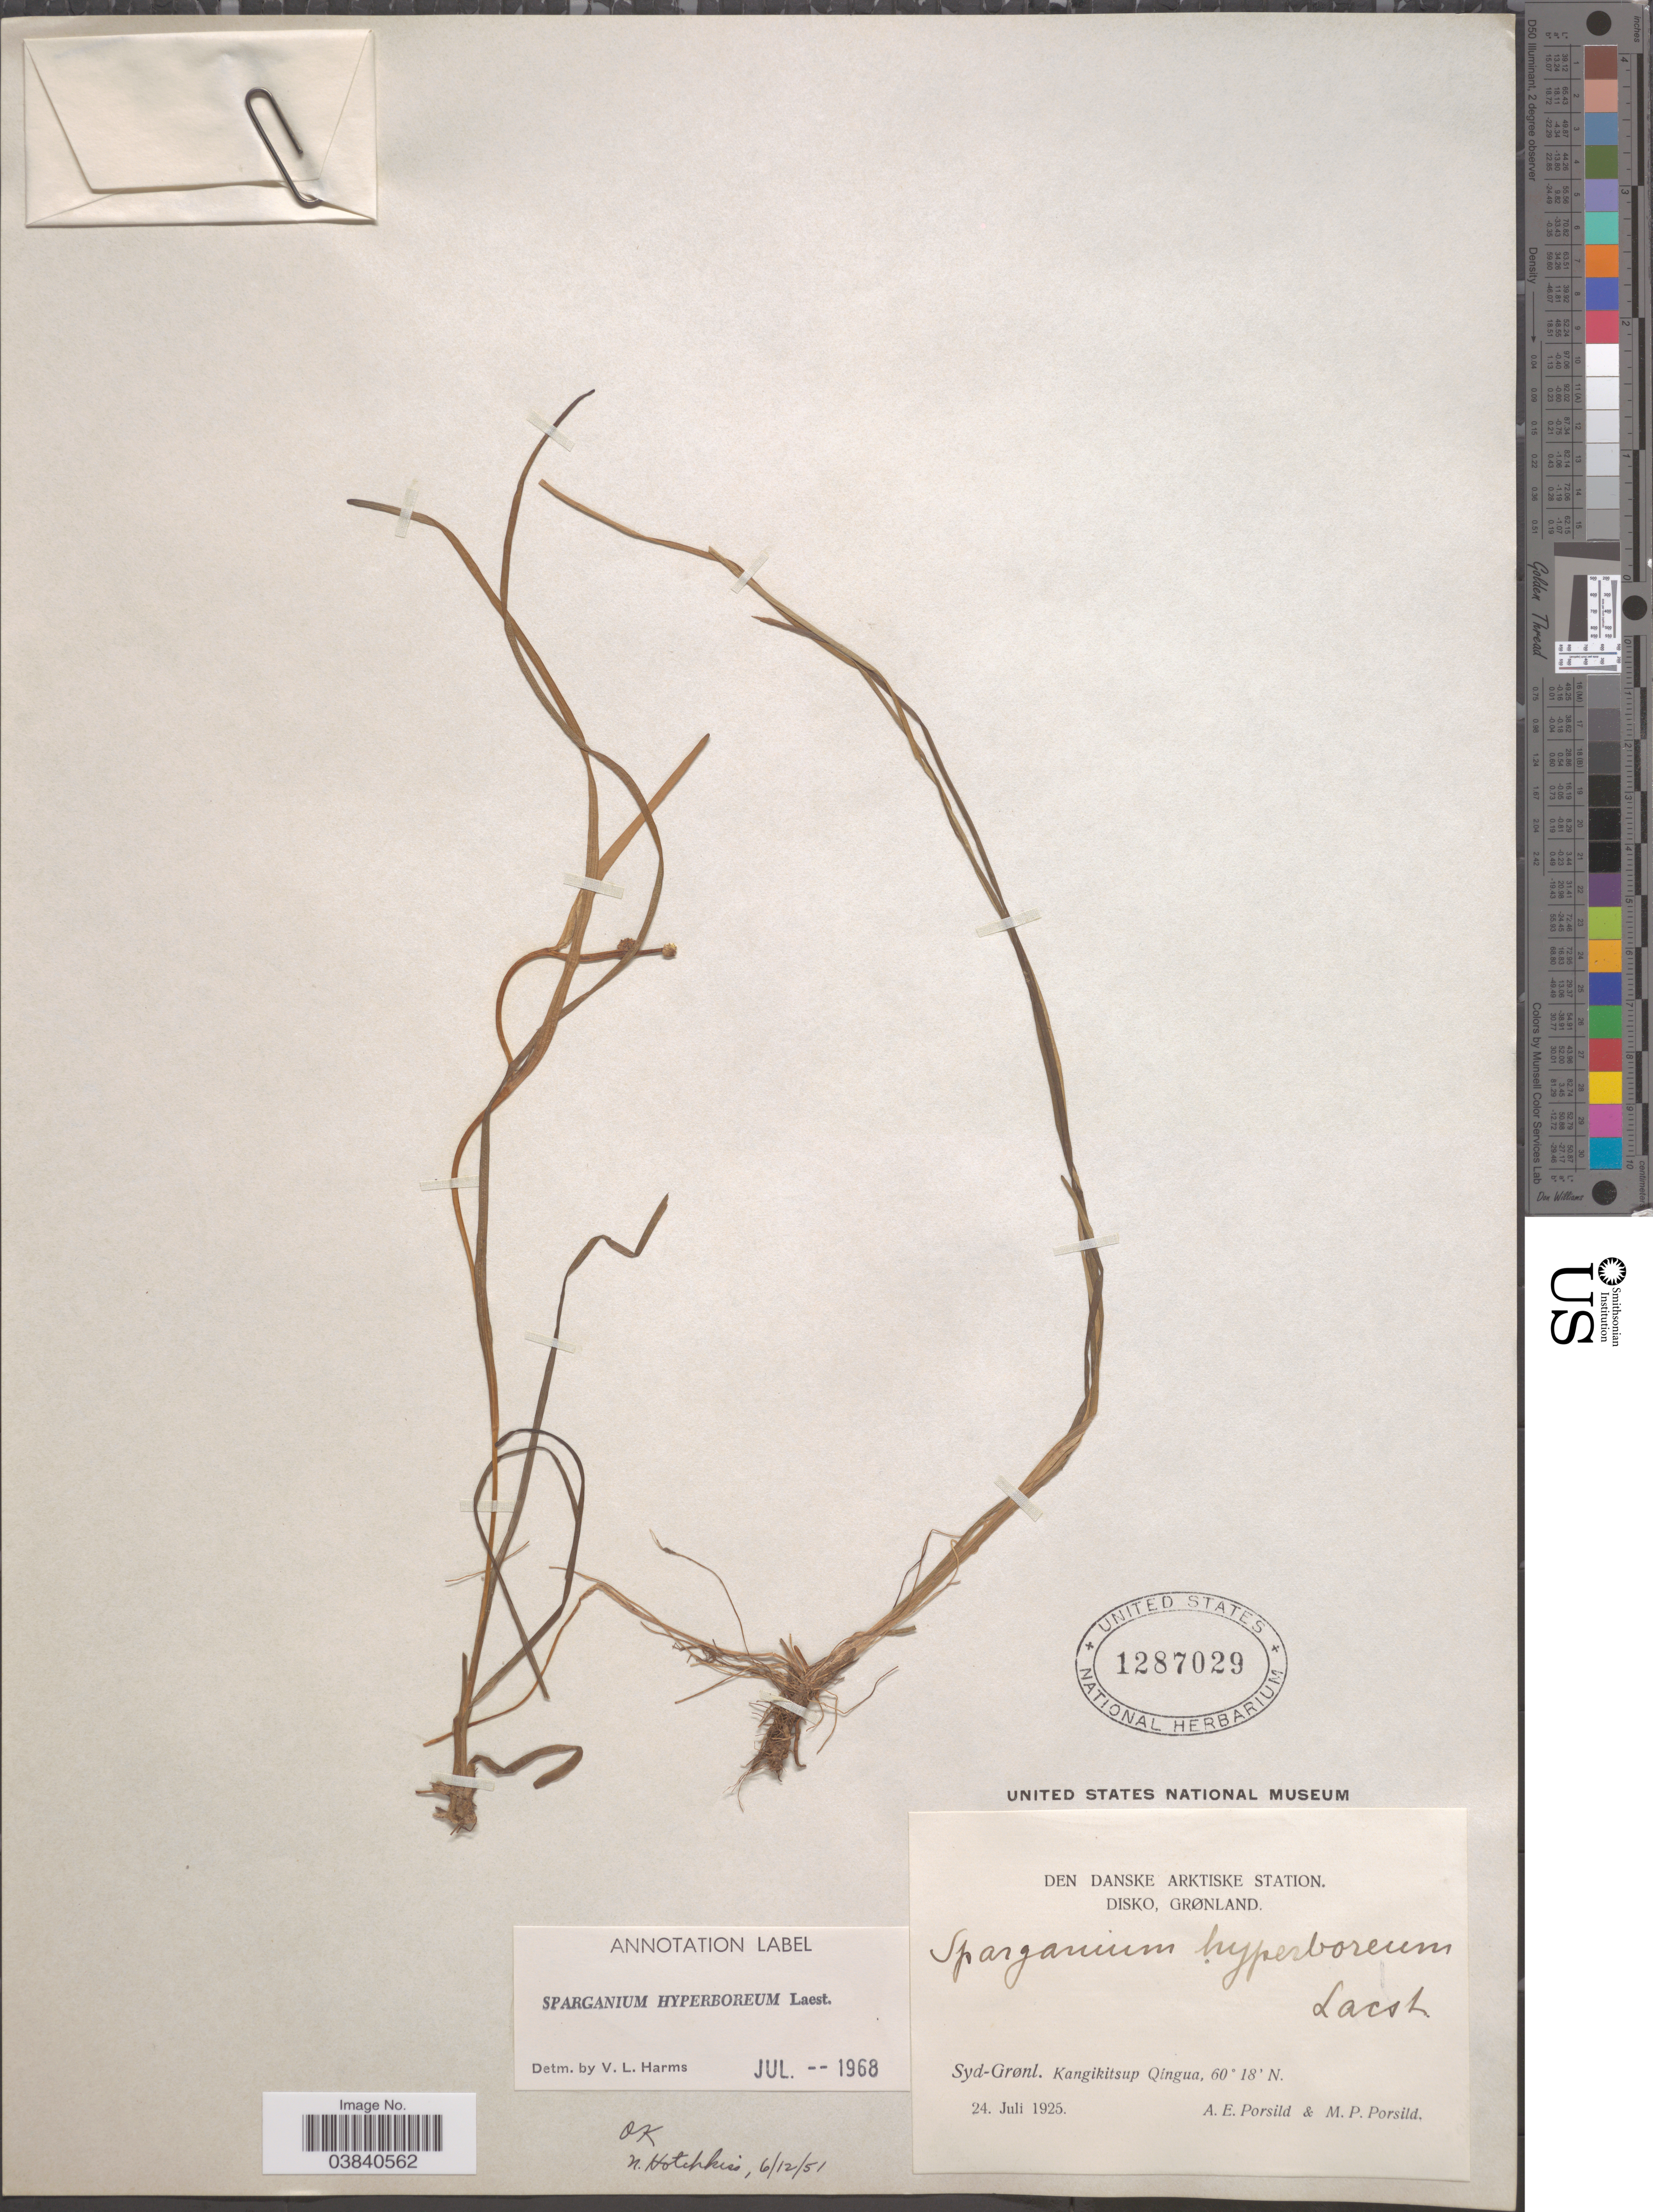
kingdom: Plantae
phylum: Tracheophyta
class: Liliopsida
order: Poales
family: Typhaceae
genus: Sparganium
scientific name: Sparganium hyperboreum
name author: Beurl. ex Laest.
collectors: A. E. Porsild & M. P. Porsild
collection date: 1925-07-24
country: Greenland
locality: Den Danske Arktiske Station. Disko, Grønland. Syd-Grønl. Kangikitsup Qingua.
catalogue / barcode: US 1287029